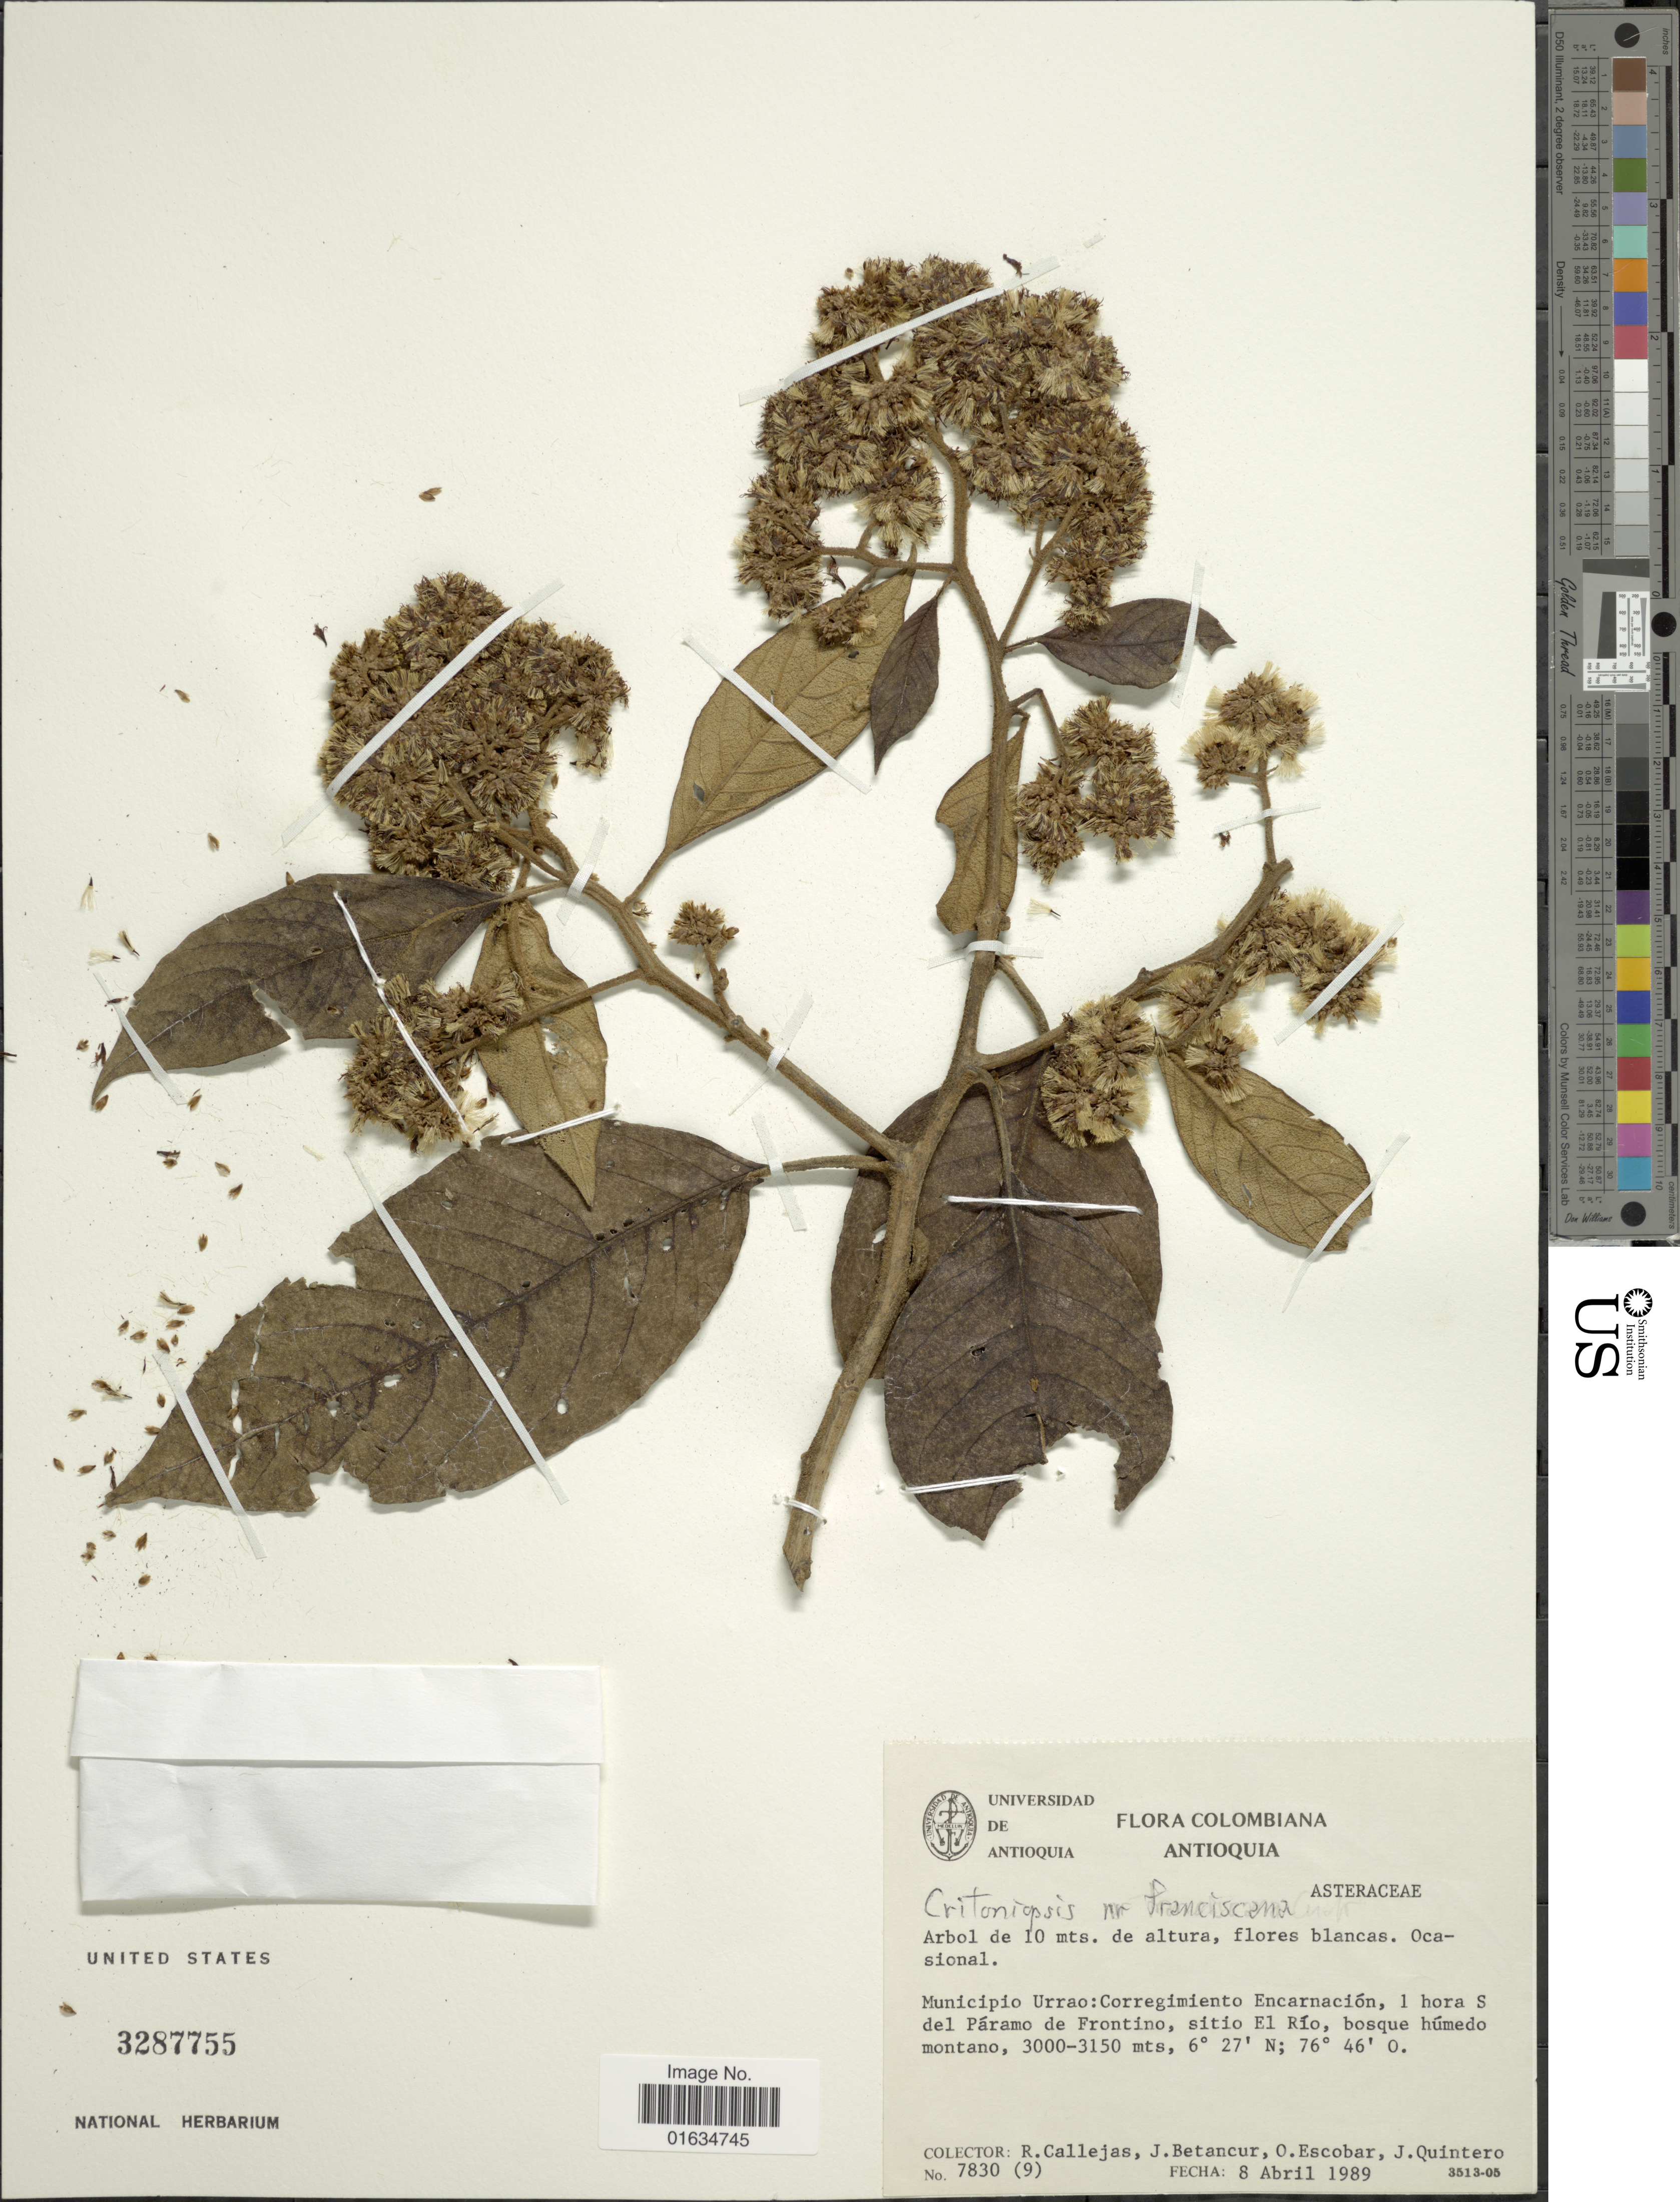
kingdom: Plantae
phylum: Tracheophyta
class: Magnoliopsida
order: Asterales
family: Asteraceae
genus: Critoniopsis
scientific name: Critoniopsis franciscana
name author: (Cuatrec.) H. Rob.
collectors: R. Callejas, J. Betancur, O. D. Escobar & J. Quintero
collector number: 7830 (9)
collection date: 1989-04-08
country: Colombia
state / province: Antioquia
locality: Municipio de Urrao: Corregimiento Encarnación, 1 hora S del Páramo de Frontino, sitio El Río, bosque humedo montano.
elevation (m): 3000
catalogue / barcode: US 3287755